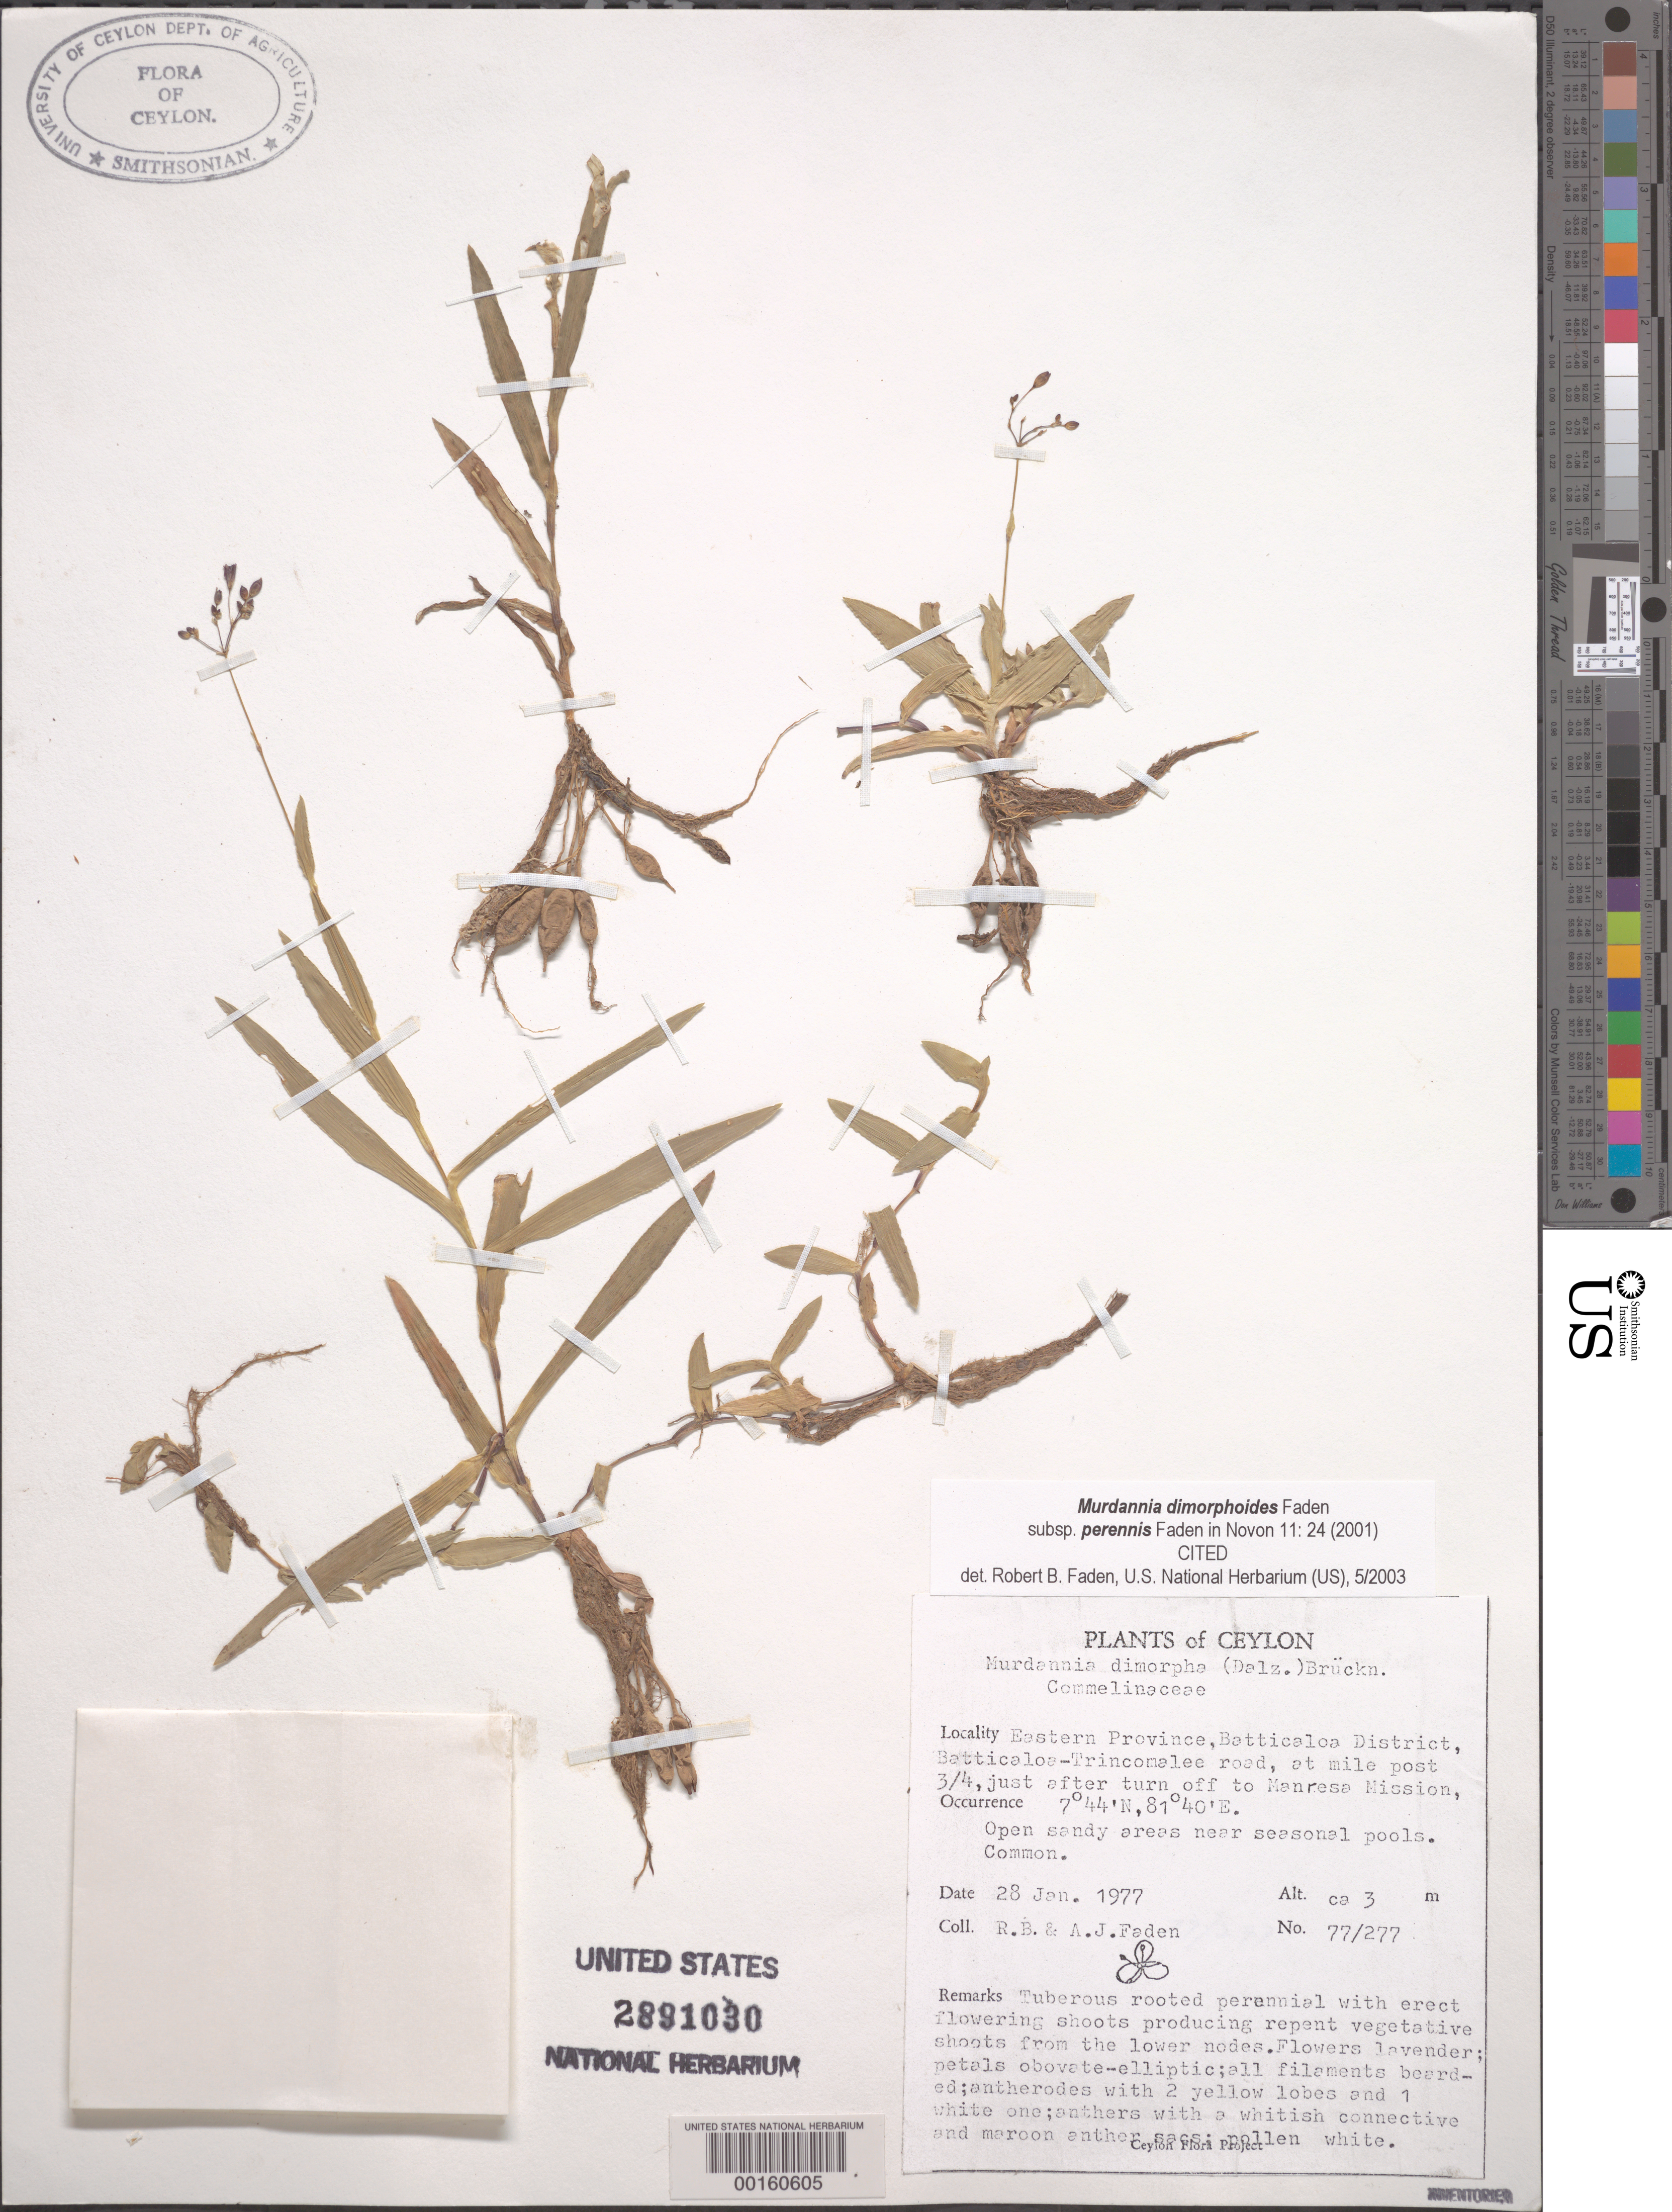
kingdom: Plantae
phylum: Tracheophyta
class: Liliopsida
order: Commelinales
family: Commelinaceae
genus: Murdannia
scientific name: Murdannia dimorphoides subsp. perennis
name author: Faden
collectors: R. B. Faden & A. J. Faden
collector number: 77/277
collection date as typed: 28 Jan 1977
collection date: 1977-01-28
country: Sri Lanka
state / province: Eastern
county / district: Batticaloa Dist.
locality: Manresa mission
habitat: Open, sandy areas near seasonal pools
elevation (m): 3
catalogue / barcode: US 2891030